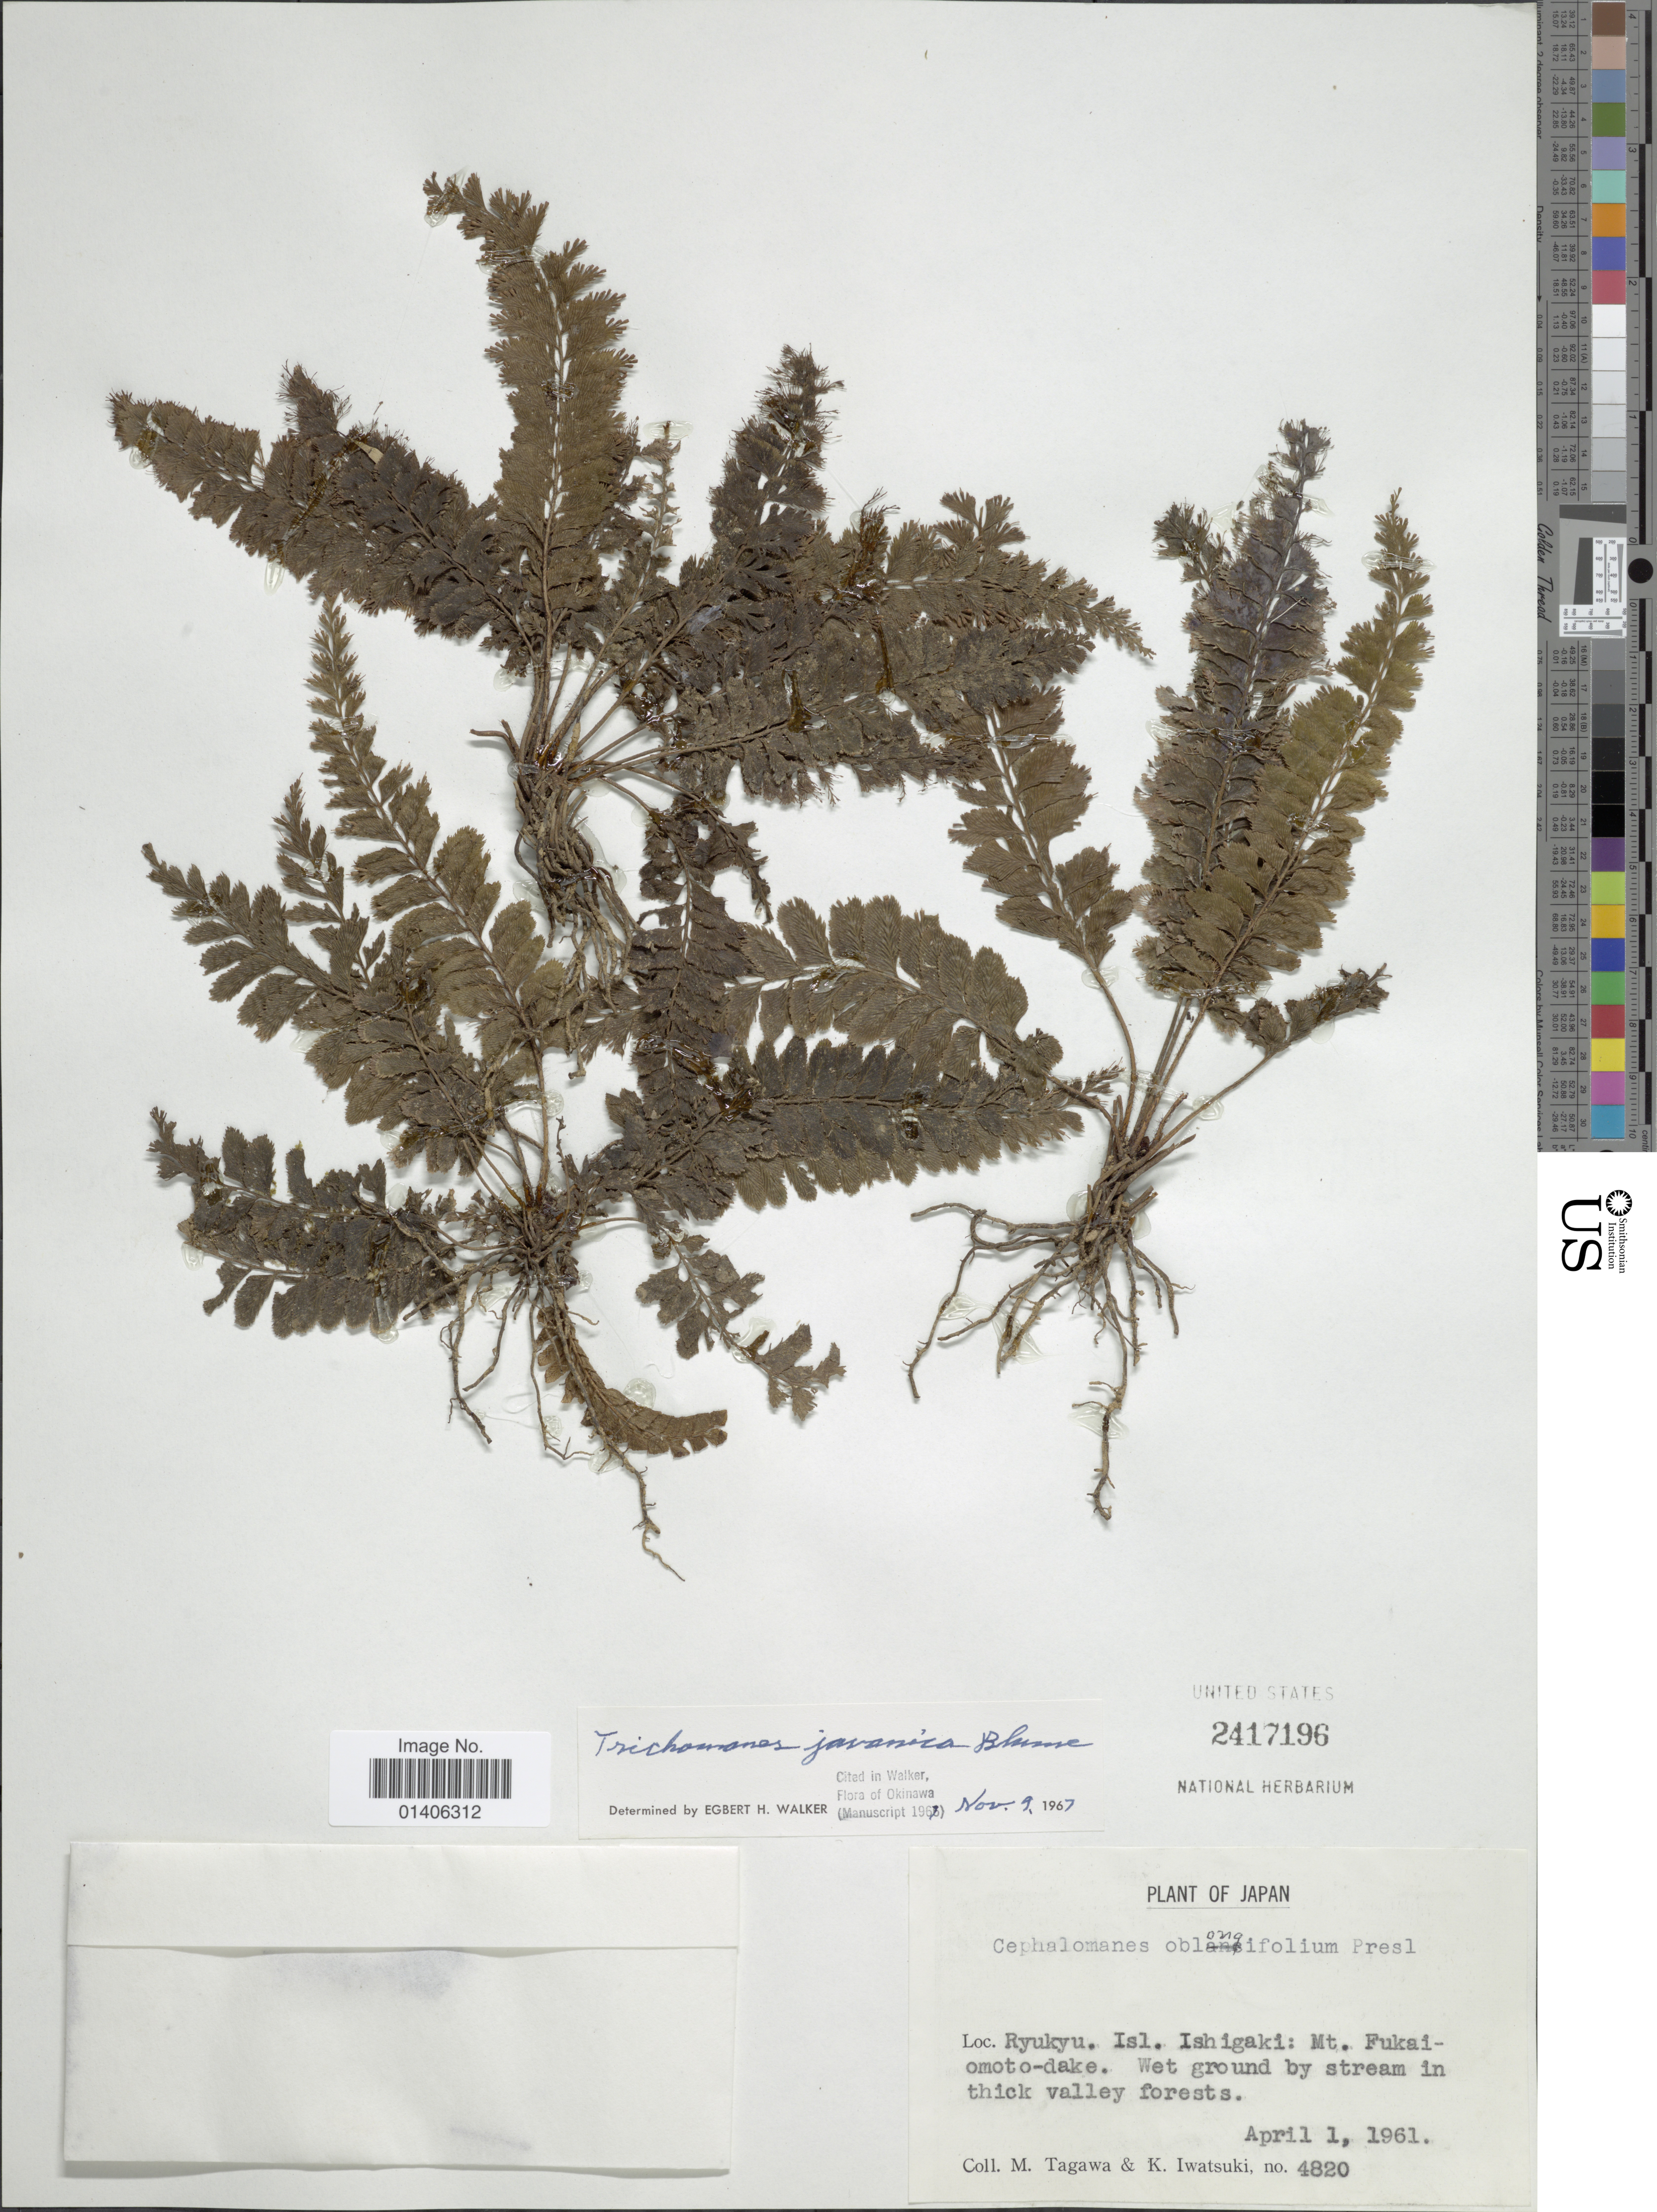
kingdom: Plantae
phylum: Tracheophyta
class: Polypodiopsida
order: Hymenophyllales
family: Hymenophyllaceae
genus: Cephalomanes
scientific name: Cephalomanes javanicum var. asplenoides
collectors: M. Tagawa & K. Iwatsuki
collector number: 4820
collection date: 1961-04-01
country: Japan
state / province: Okinawa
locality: Ryukyu. Isl. Ishigaki: Mt Fukaiomoto-dake. Wet ground by stream in thick valley forest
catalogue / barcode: US 2417196